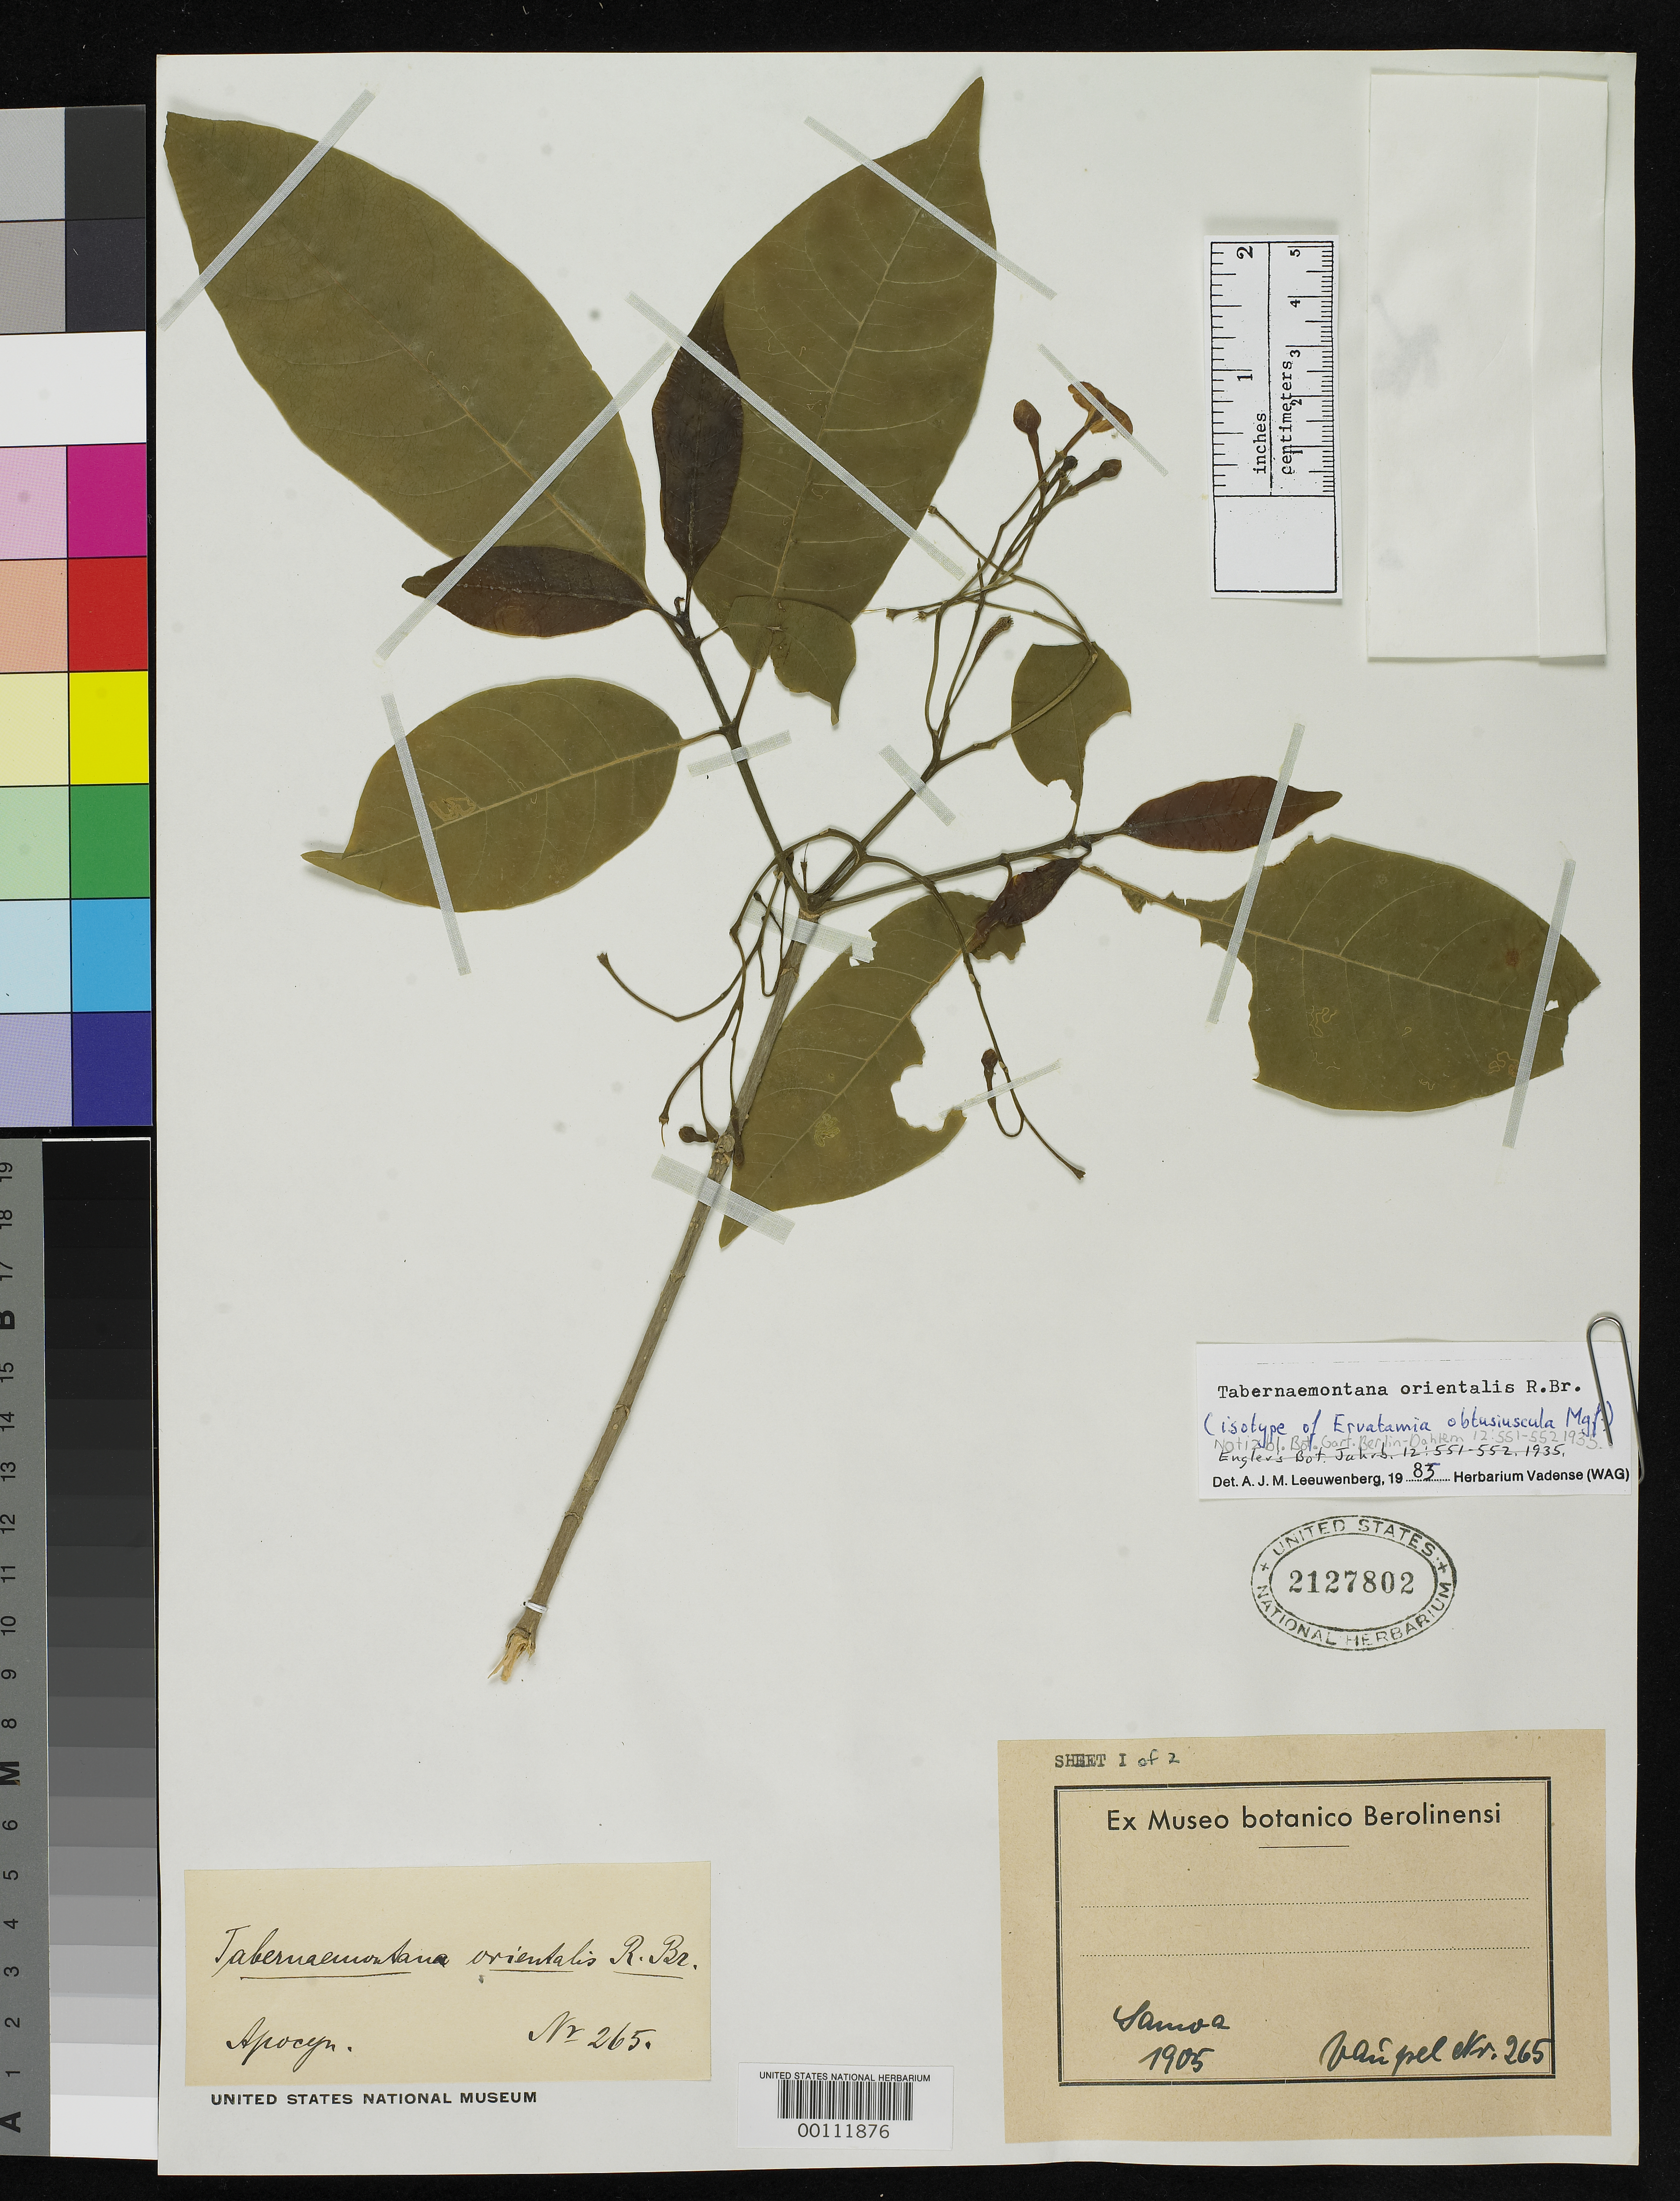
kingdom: Plantae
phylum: Tracheophyta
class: Magnoliopsida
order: Gentianales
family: Apocynaceae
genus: Ervatamia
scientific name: Ervatamia obtusiuscula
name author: Markgr.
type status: Isotype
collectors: F. Vaupel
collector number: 265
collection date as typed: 11 Sep 1905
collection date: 1905-09-11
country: Samoa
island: Savai'i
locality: Behind Safune.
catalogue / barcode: US 2127802